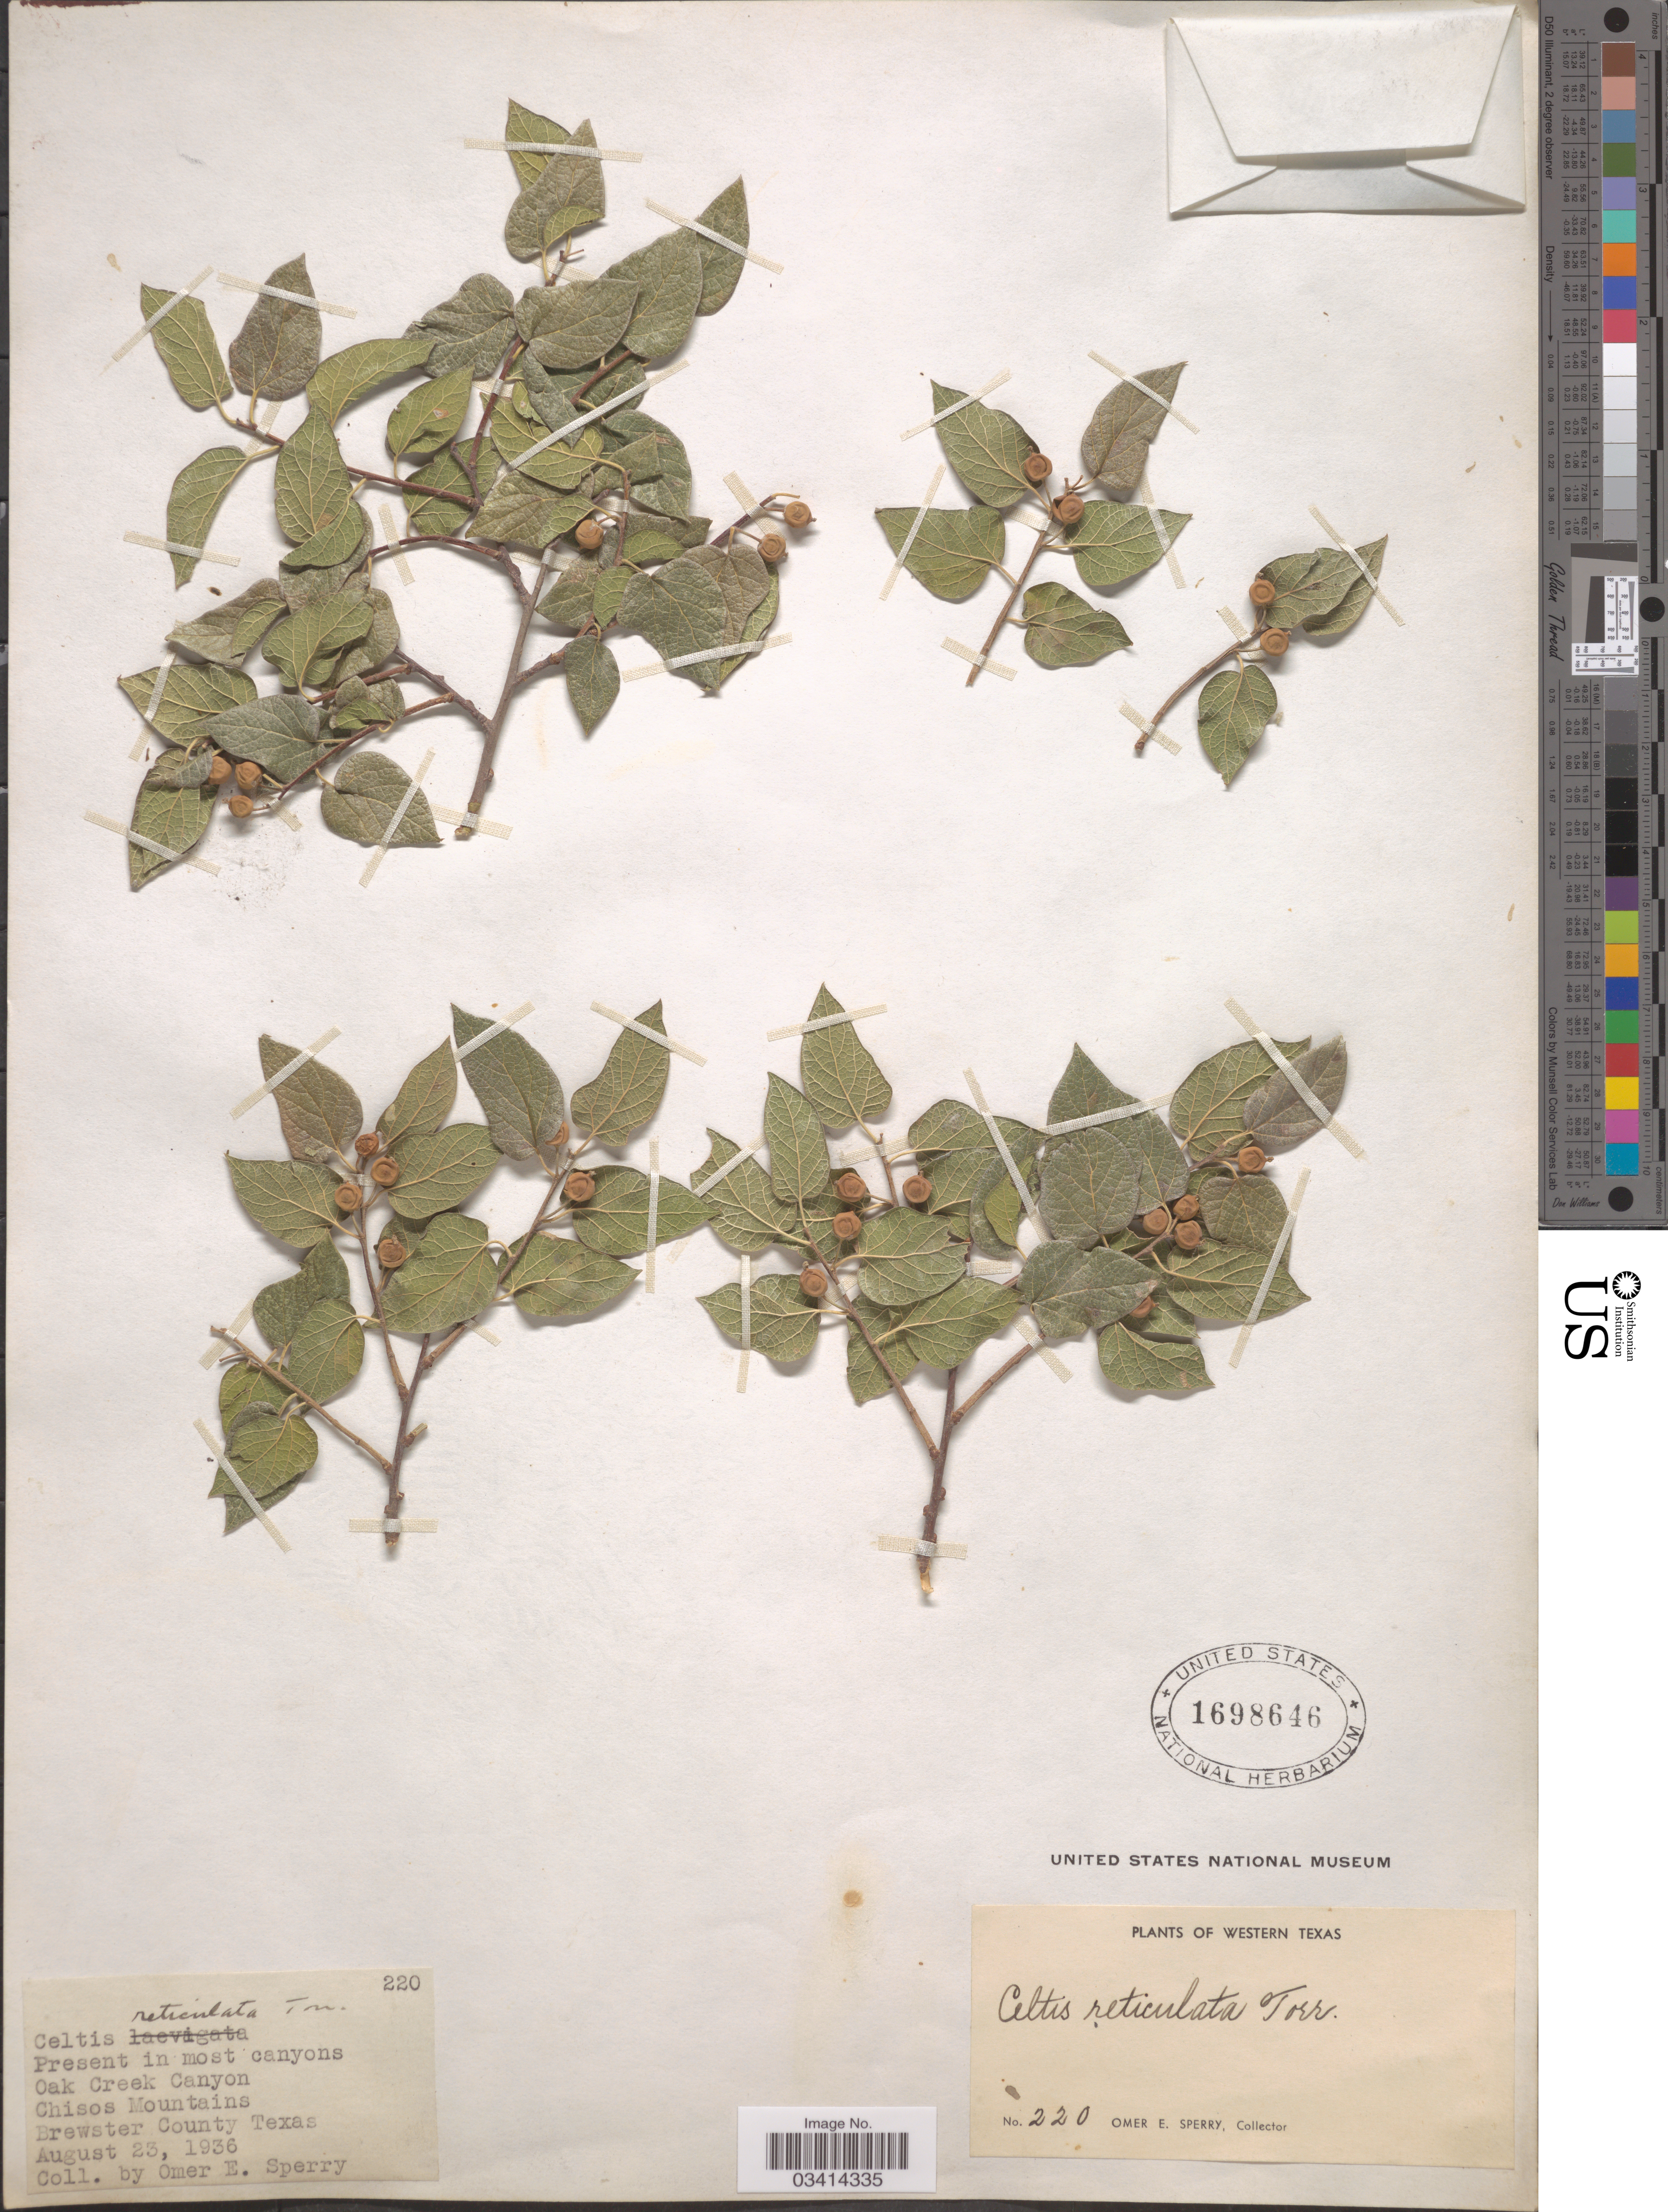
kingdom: Plantae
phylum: Tracheophyta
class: Magnoliopsida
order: Rosales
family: Cannabaceae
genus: Celtis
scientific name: Celtis reticulata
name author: Torr.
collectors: O. E. Sperry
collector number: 220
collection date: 1936-08-23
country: United States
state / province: Texas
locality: Western Texas. Oak Creek Canyon. Chisos Mountains Brewster County.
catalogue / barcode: US 1698646